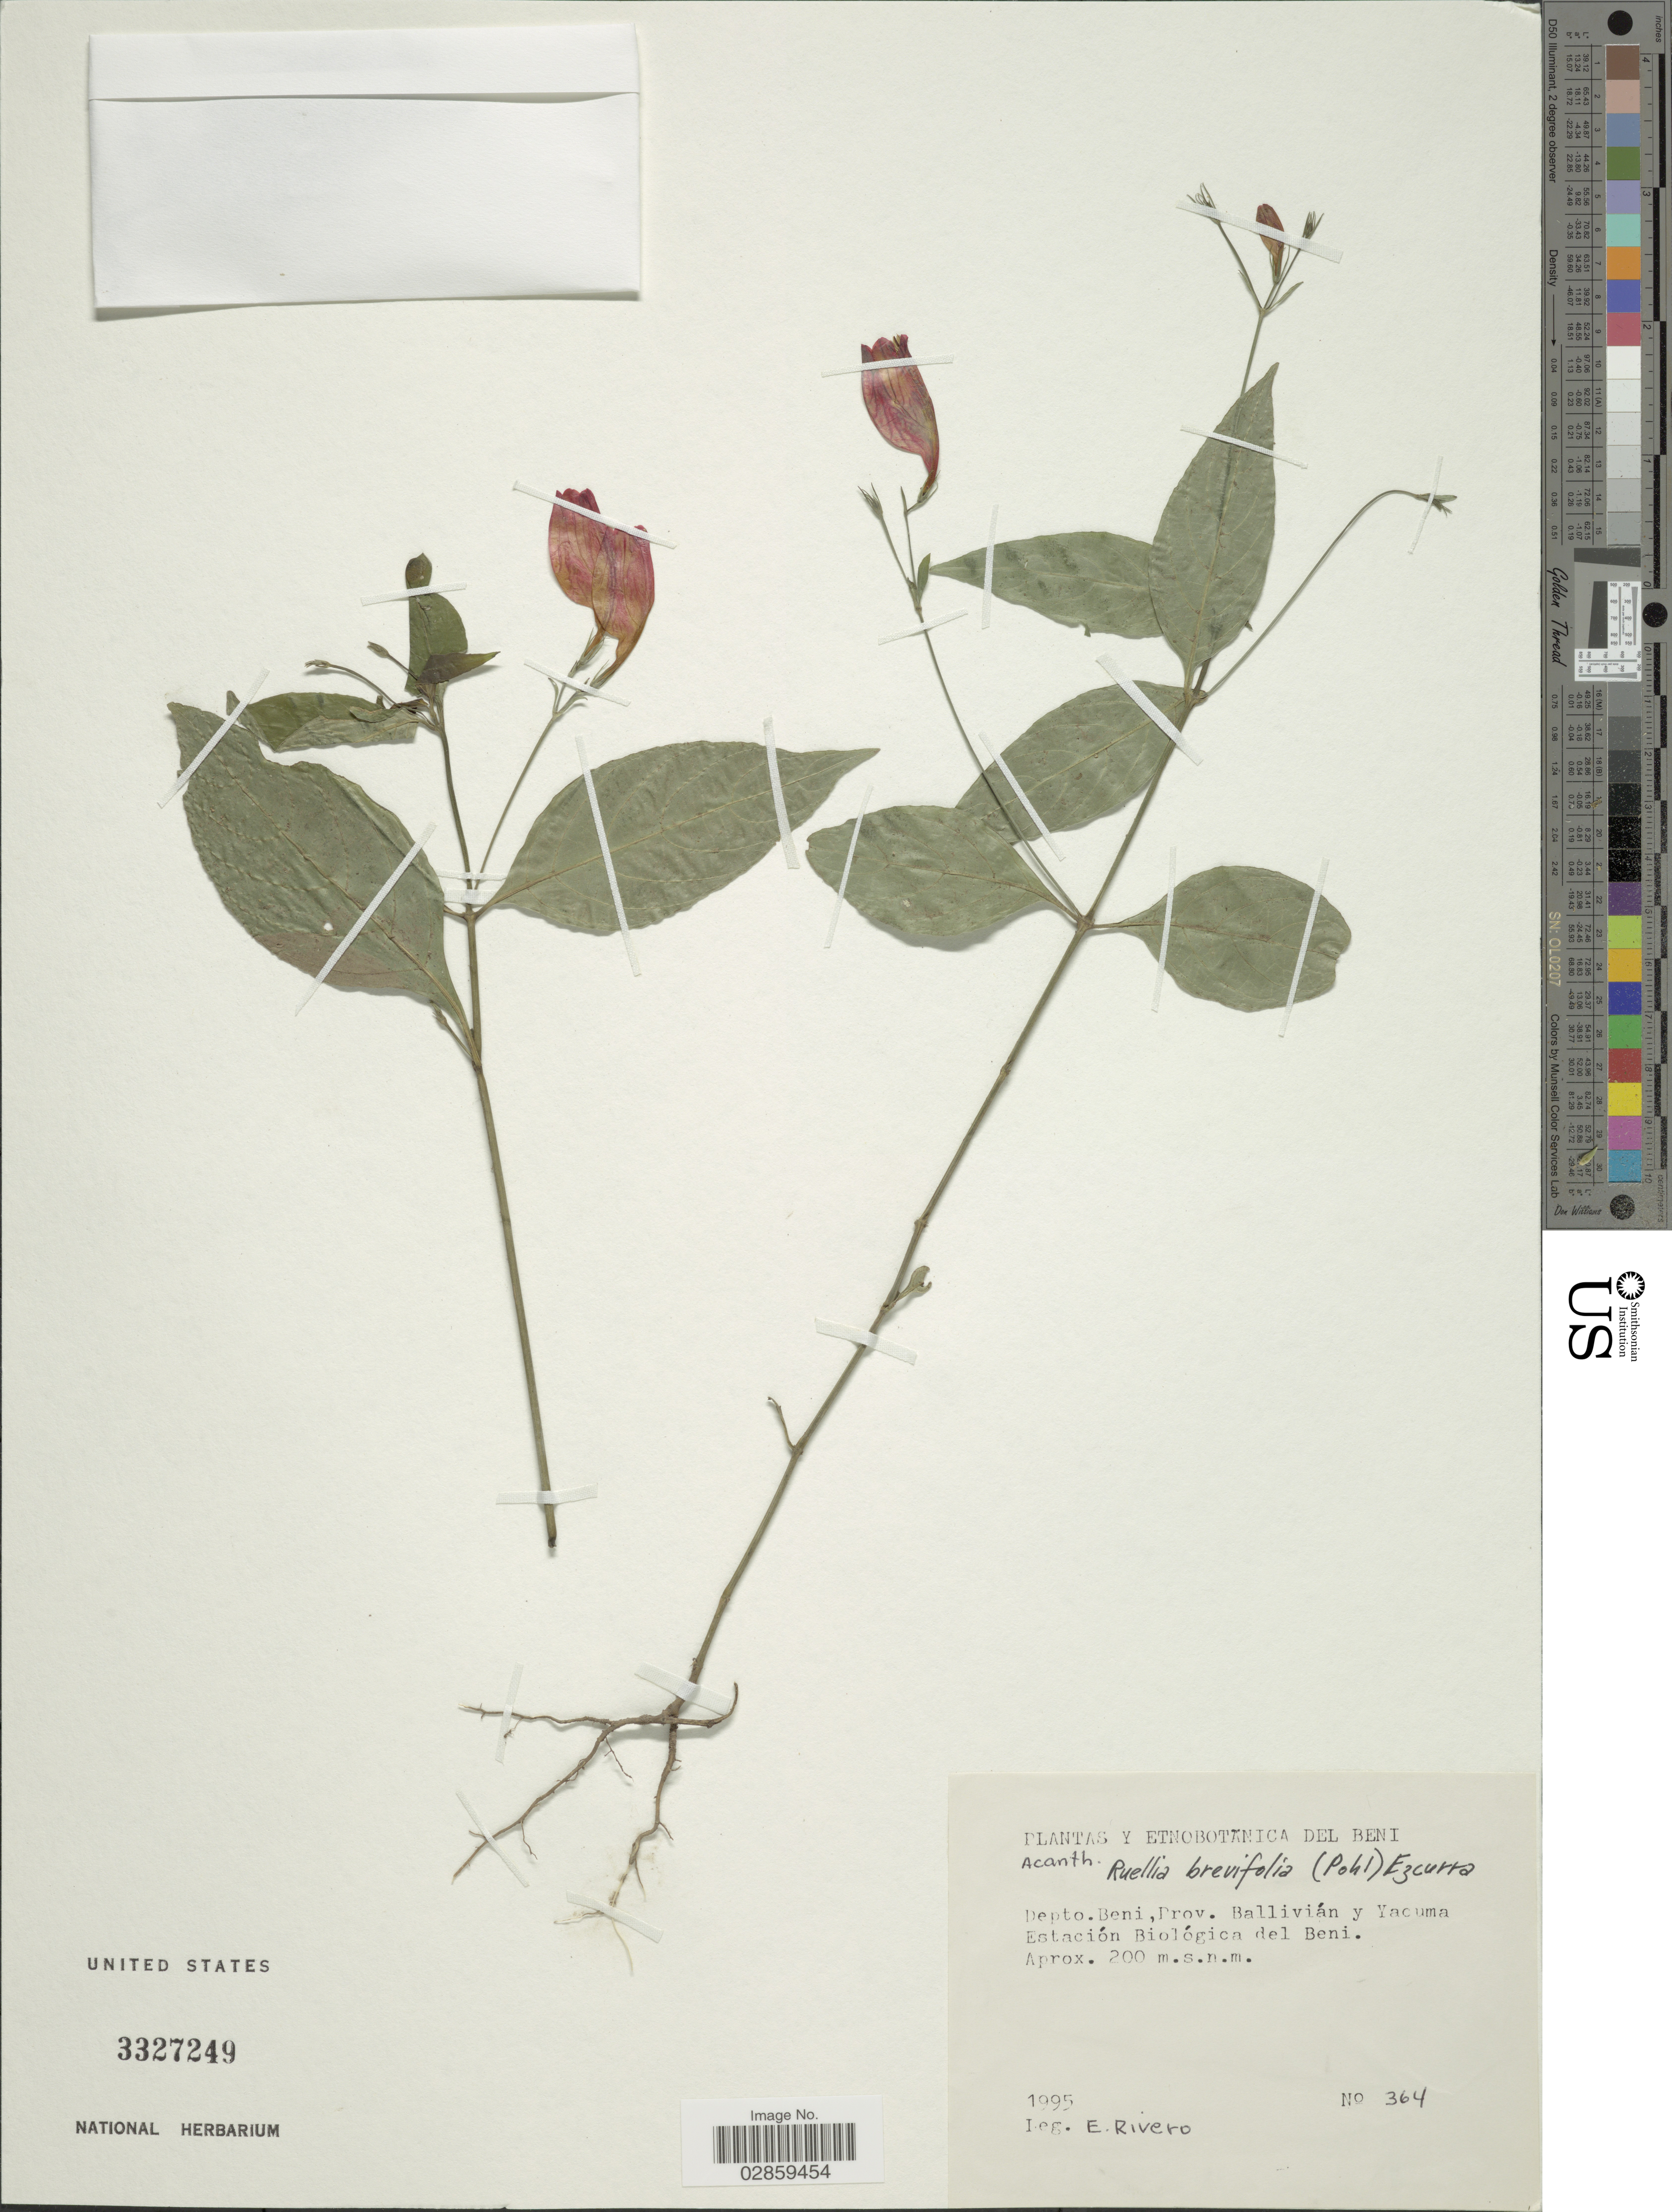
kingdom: Plantae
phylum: Tracheophyta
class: Magnoliopsida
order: Lamiales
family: Acanthaceae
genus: Ruellia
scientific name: Ruellia brevifolia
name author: (Pohl) C. Ezcurra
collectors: E. Rivero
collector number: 364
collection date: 1995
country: Bolivia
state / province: Beni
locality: Depto. Beni, Prov. Ballivián y Yacuma, Estación Biológica del Beni.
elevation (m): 200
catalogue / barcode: US 3327249